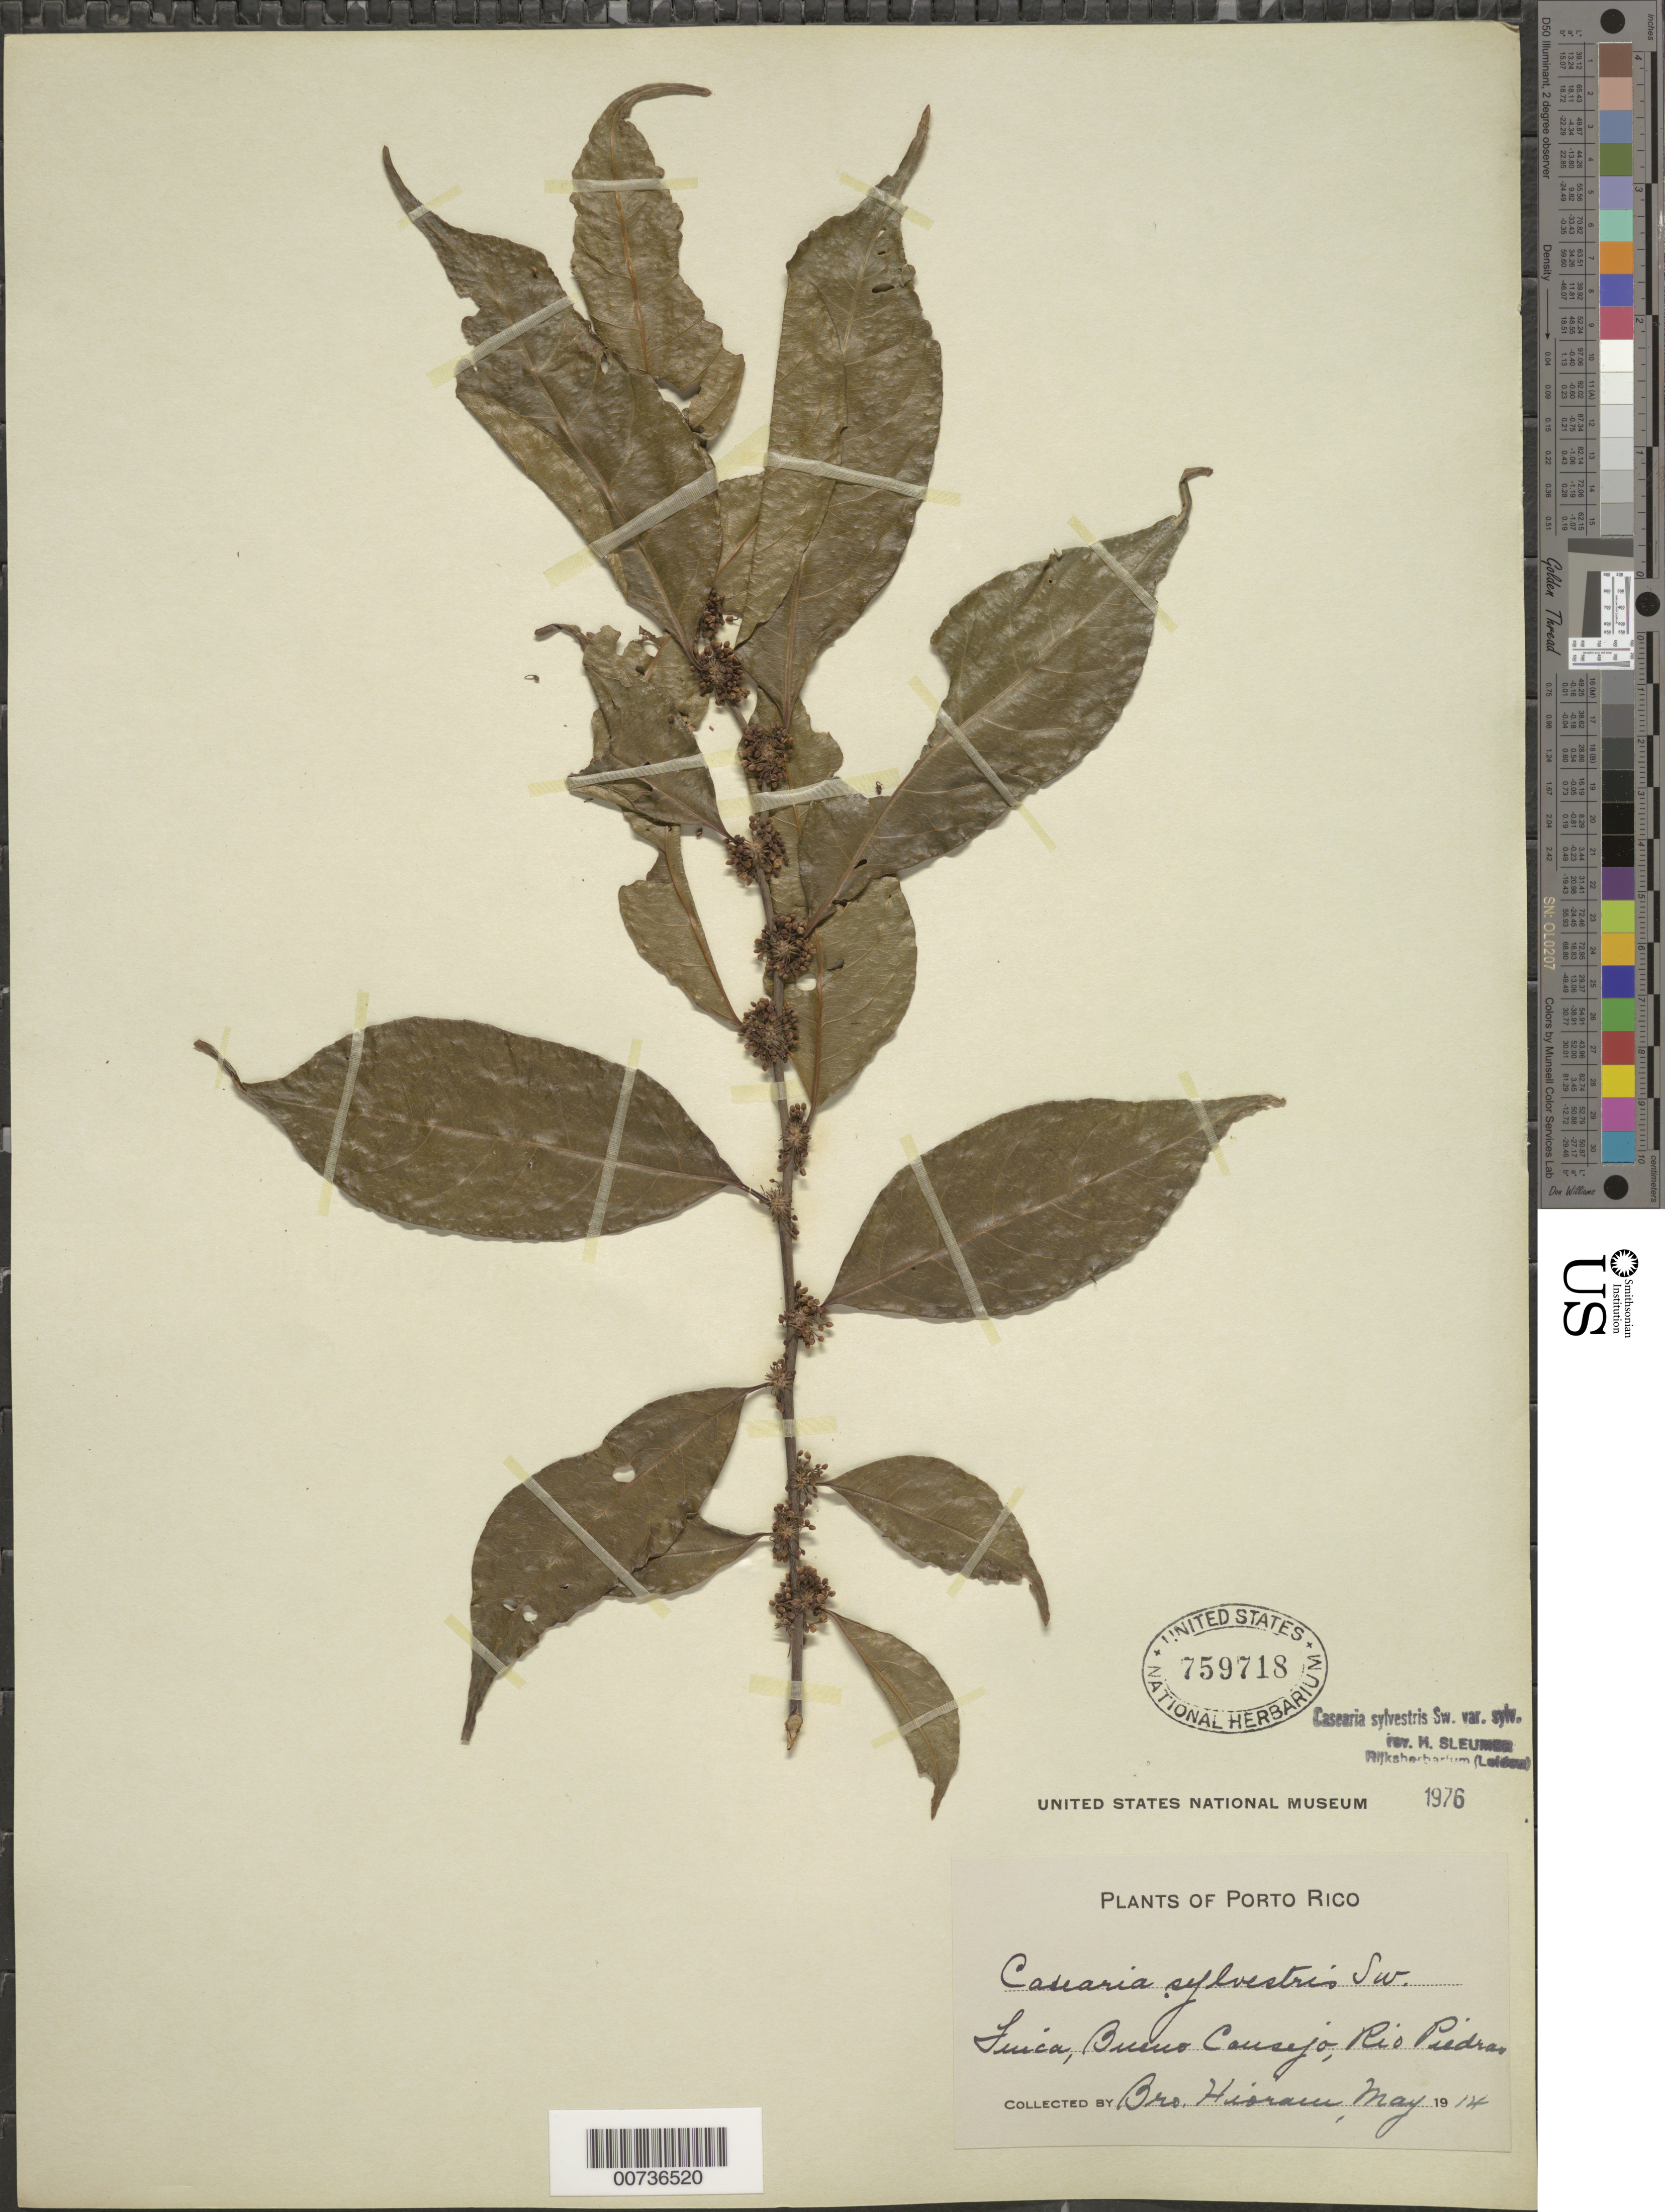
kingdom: Plantae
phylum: Tracheophyta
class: Magnoliopsida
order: Malpighiales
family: Salicaceae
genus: Casearia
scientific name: Casearia sylvestris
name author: Sw.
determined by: Sleumer, H. O.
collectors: Bro. Hioram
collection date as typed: May 1914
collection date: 1914-05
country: Puerto Rico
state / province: San Juan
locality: Finca Buen Consejo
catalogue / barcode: US 759718